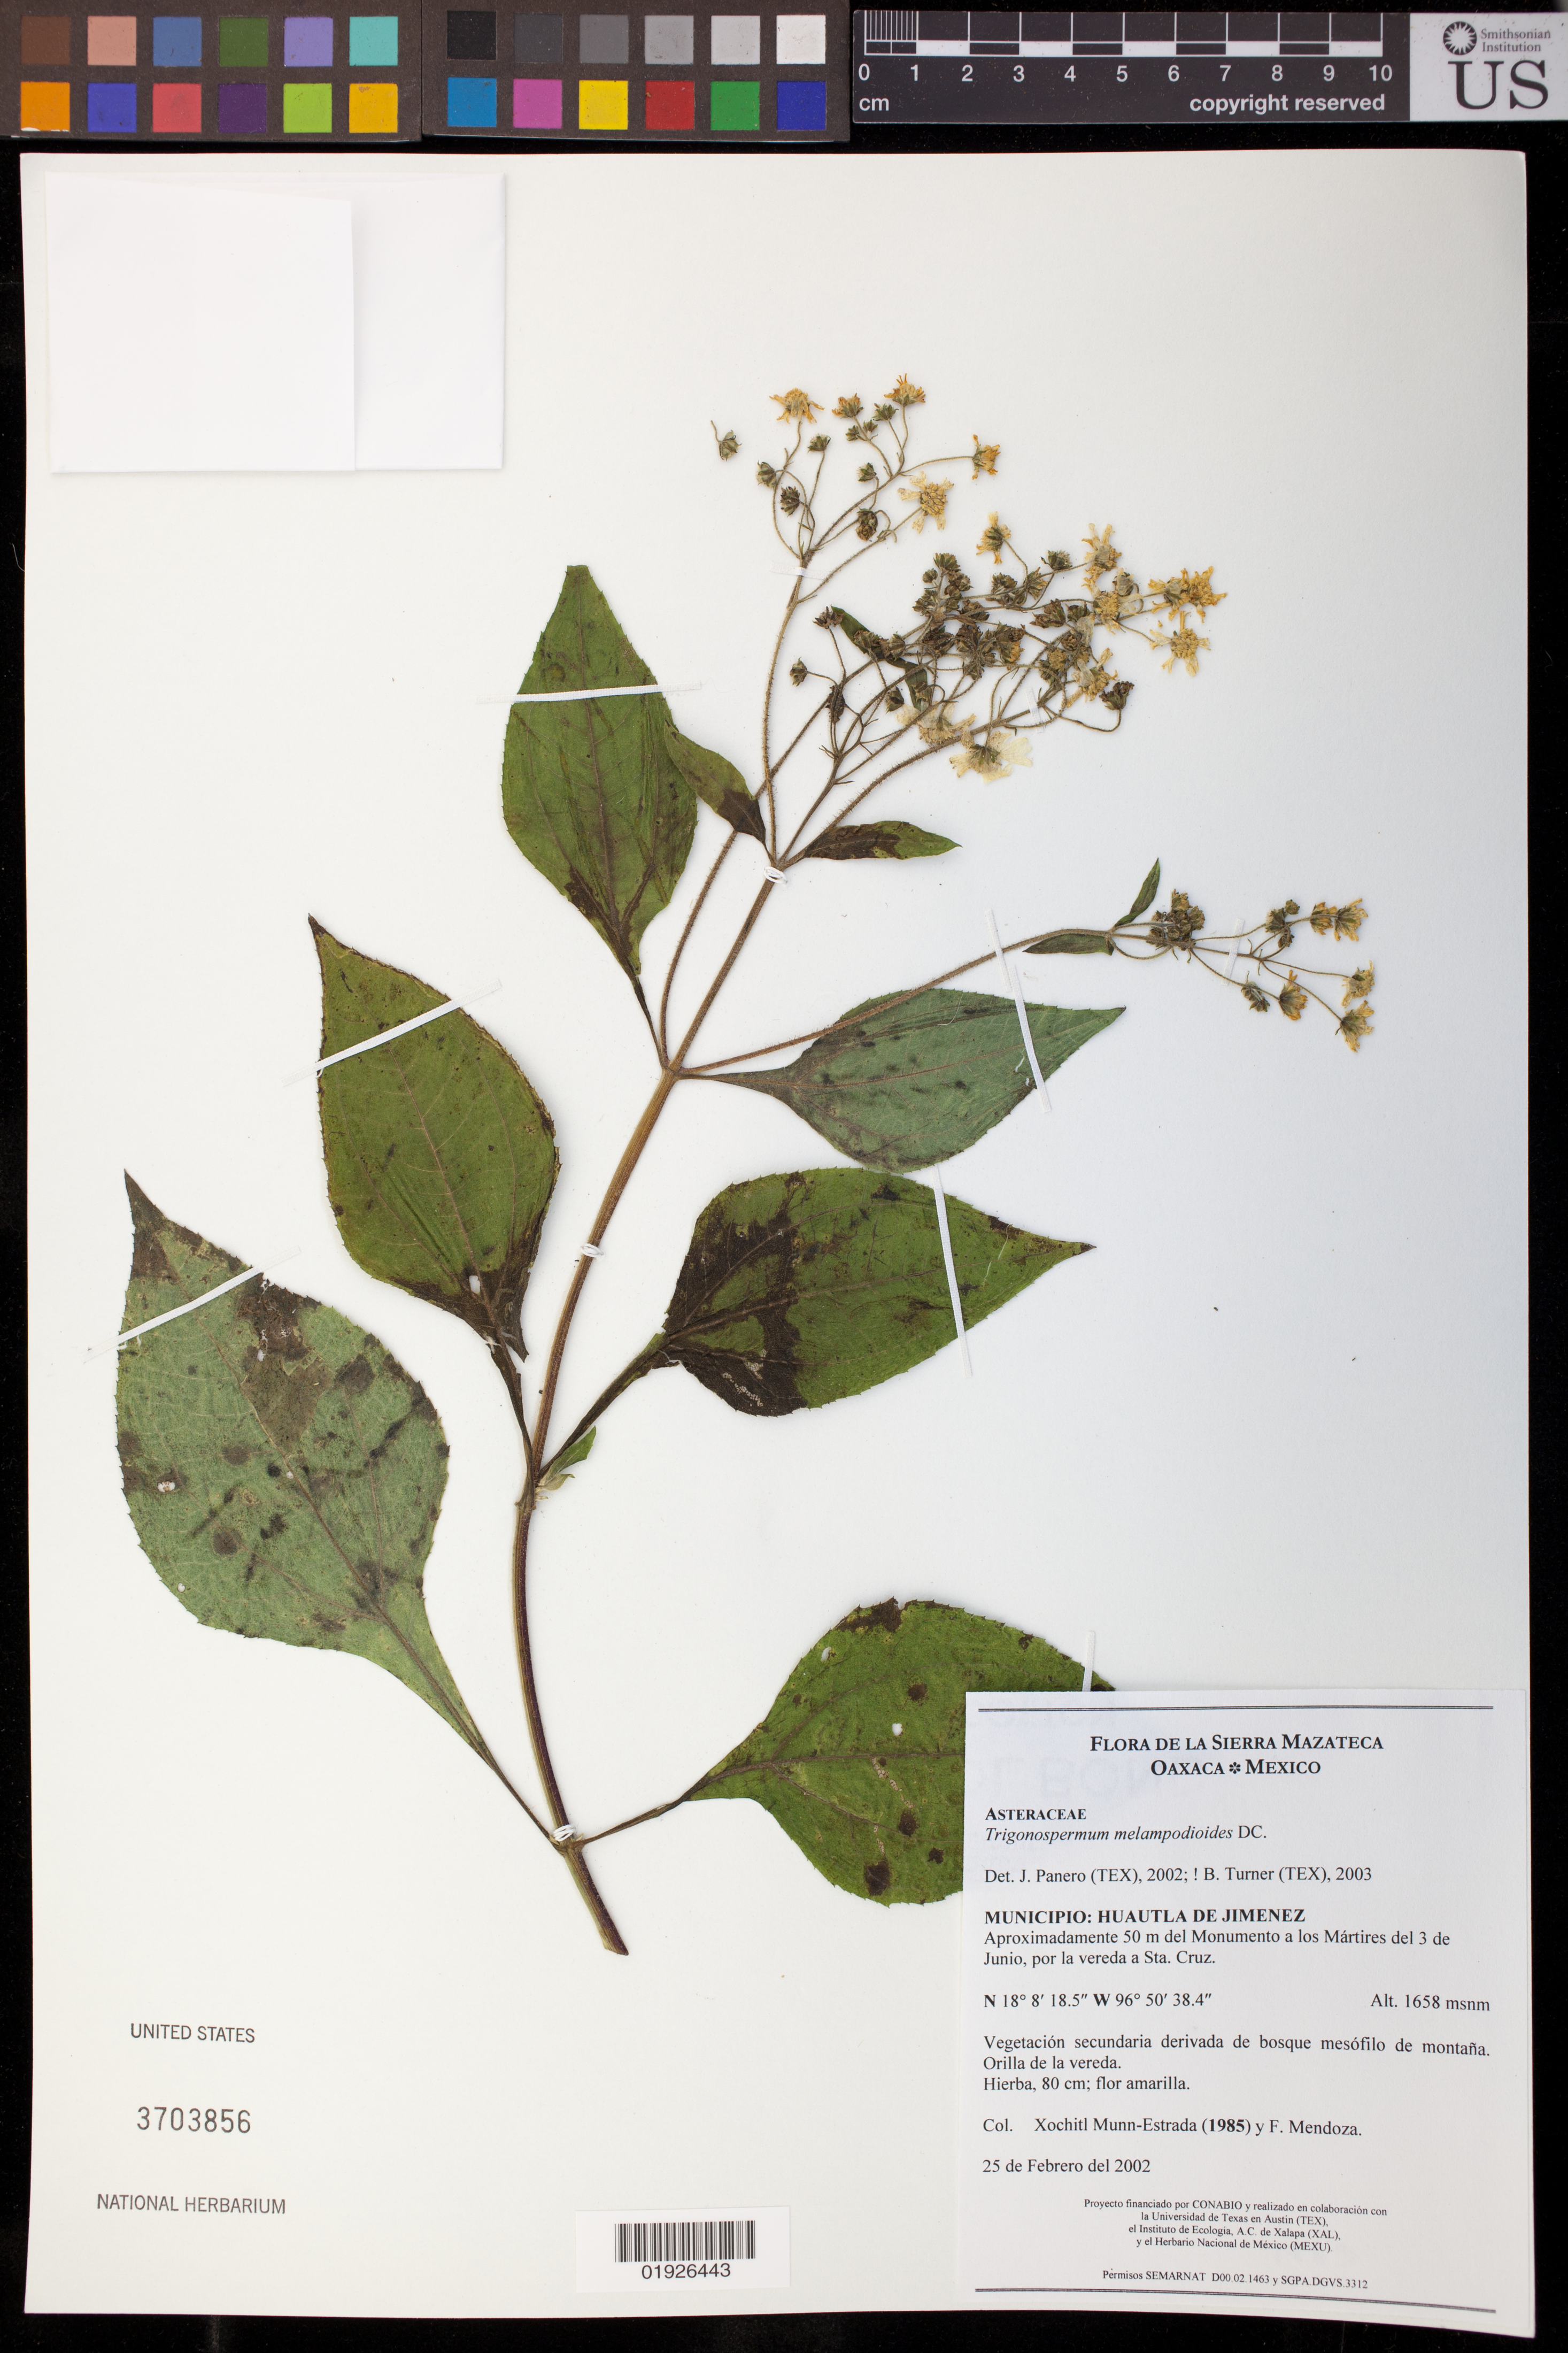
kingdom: Plantae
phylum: Tracheophyta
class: Magnoliopsida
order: Asterales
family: Asteraceae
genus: Trigonospermum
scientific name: Trigonospermum melampodioides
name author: DC.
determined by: Panero, J. L.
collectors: X. Munn-Estrada & F. Mendoza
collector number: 1985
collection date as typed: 25 de Febrero del 2002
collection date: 2002-02-25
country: Mexico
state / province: Oaxaca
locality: Municipio: Huautla de Jimenez. Aprox. 50 m del Monumento a los Martires del 3 de Junio, por la vereda a Sta. Cruz.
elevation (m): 1658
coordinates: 18 8 18.5 N, 96 50 38.4 W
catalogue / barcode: US 3703856